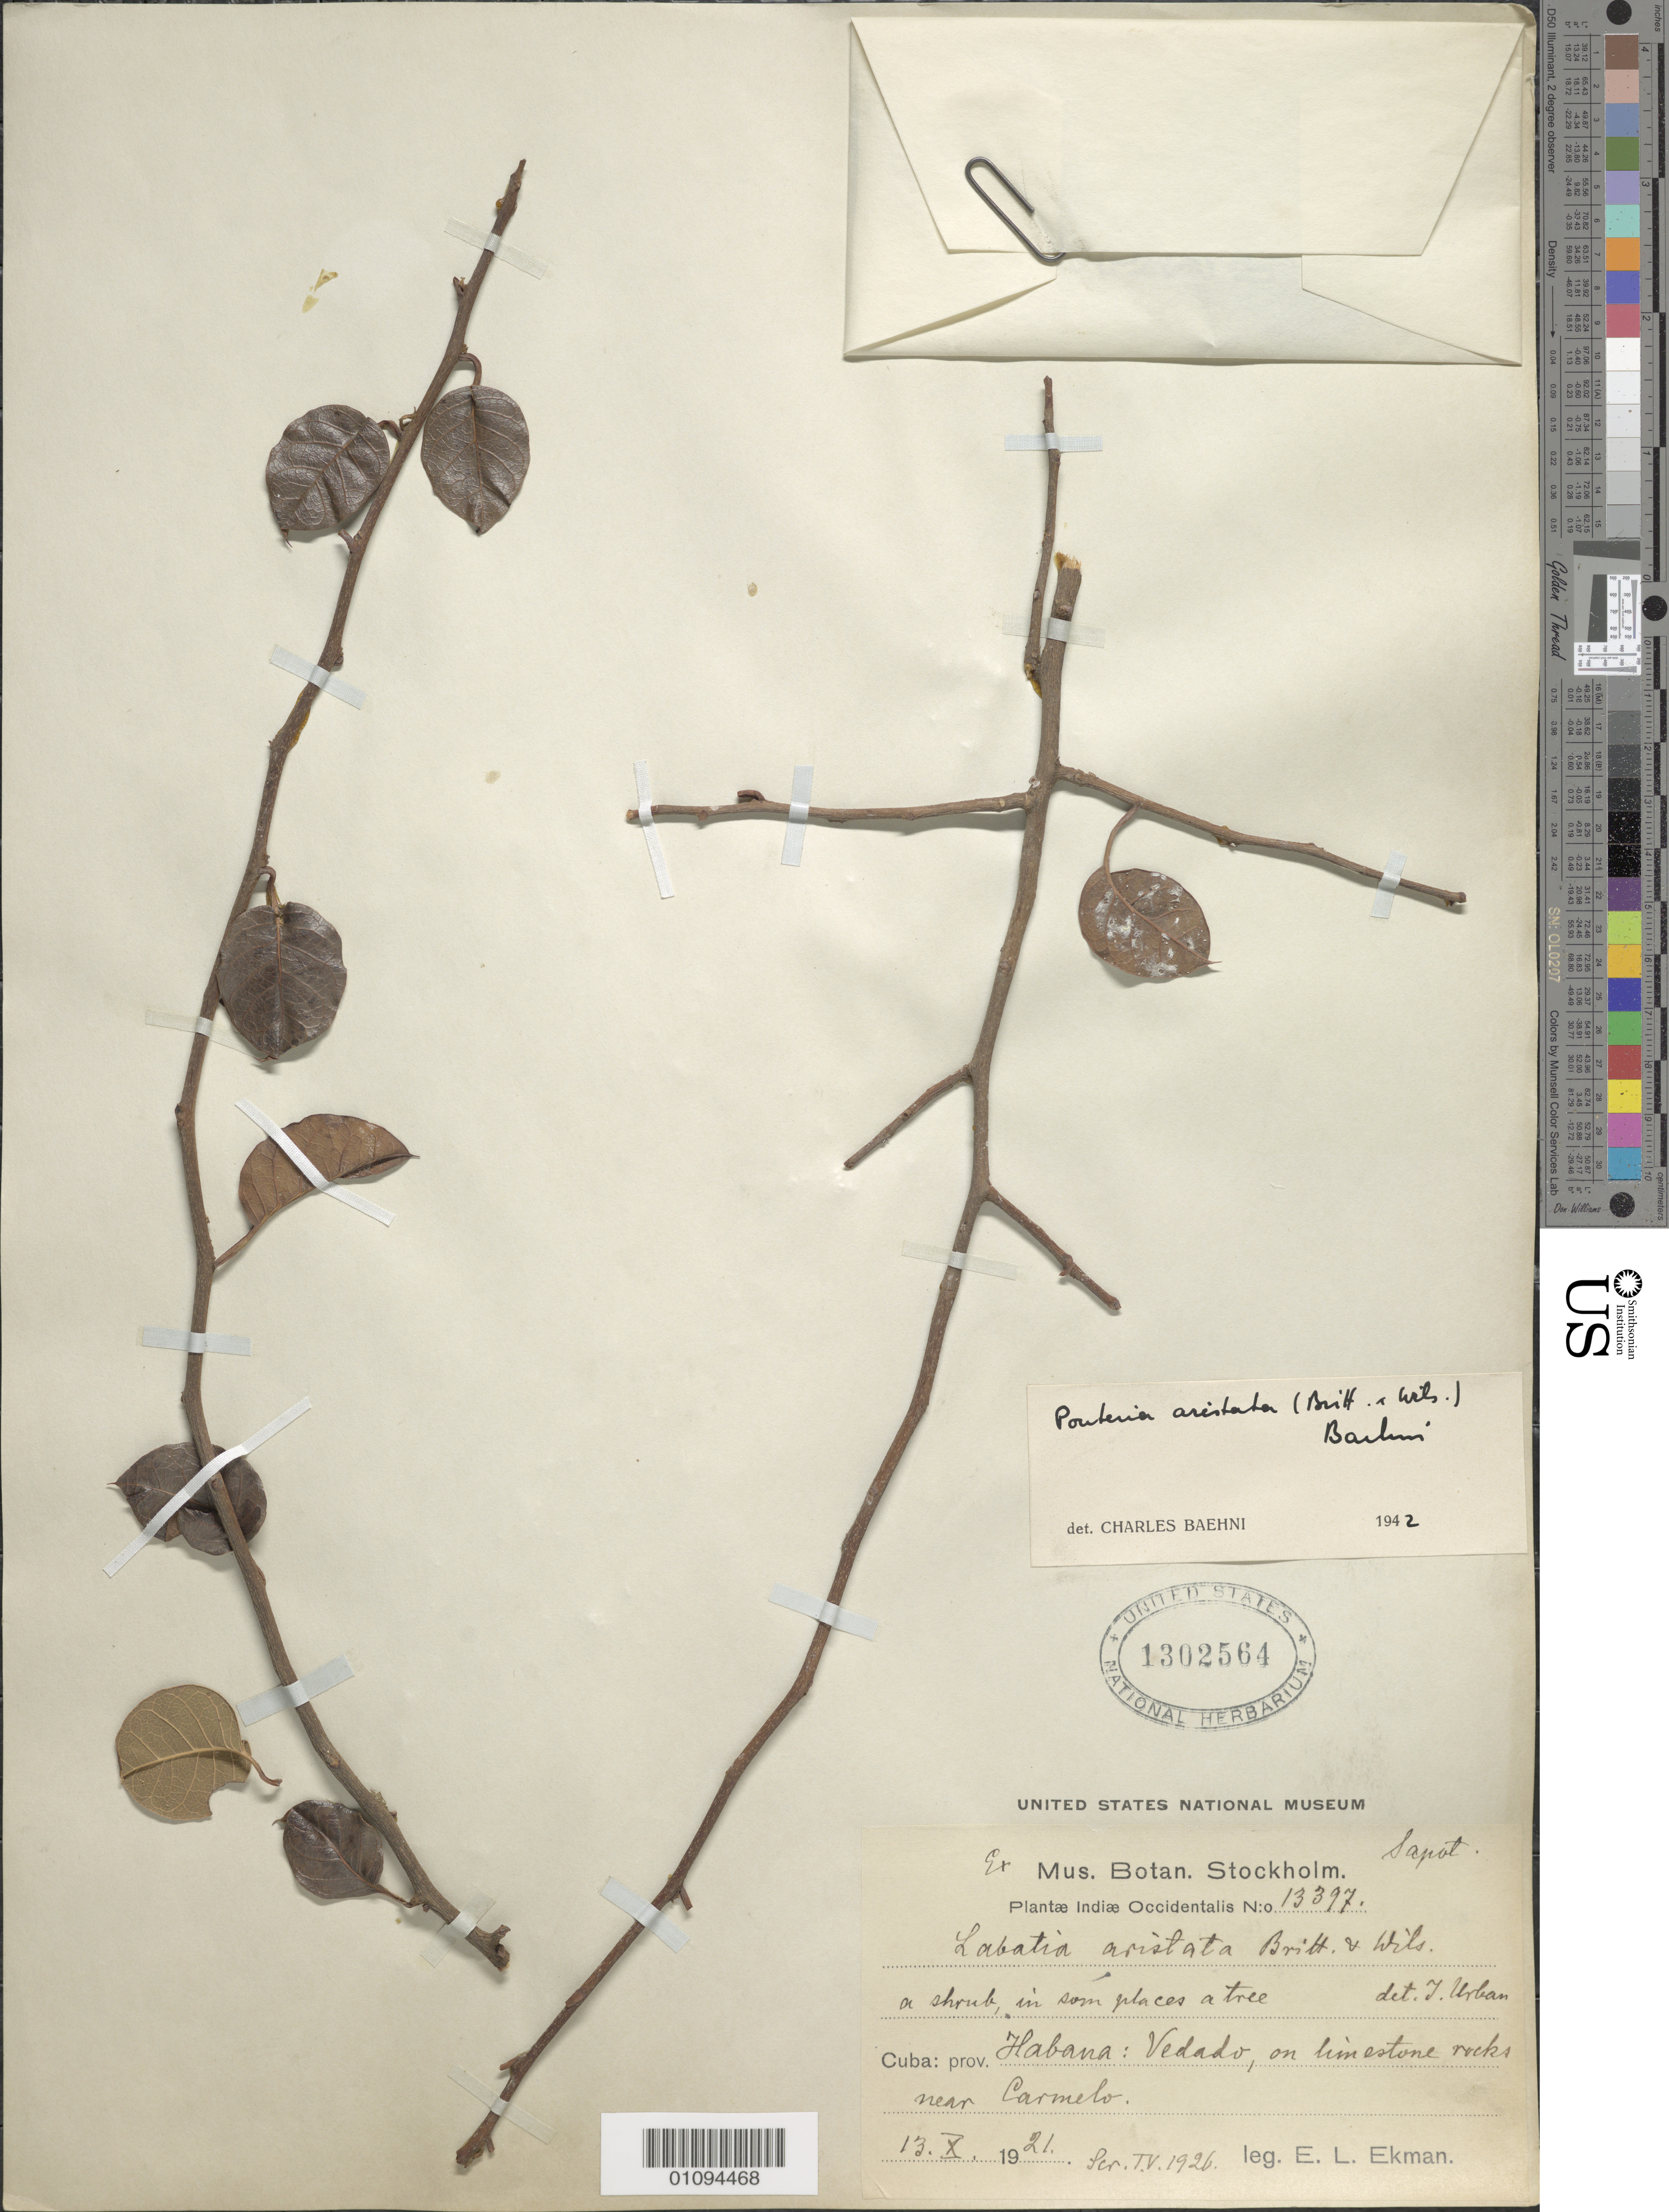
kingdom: Plantae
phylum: Tracheophyta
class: Magnoliopsida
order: Ericales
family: Sapotaceae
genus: Pouteria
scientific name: Pouteria aristata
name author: (Britton & Wilson) Baehni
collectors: E. L. Ekman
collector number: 13397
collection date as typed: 13 Oct 1921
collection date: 1921-10-13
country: Cuba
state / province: La Habana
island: Cuba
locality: Vedado, near Carmelo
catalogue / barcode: US 1302564